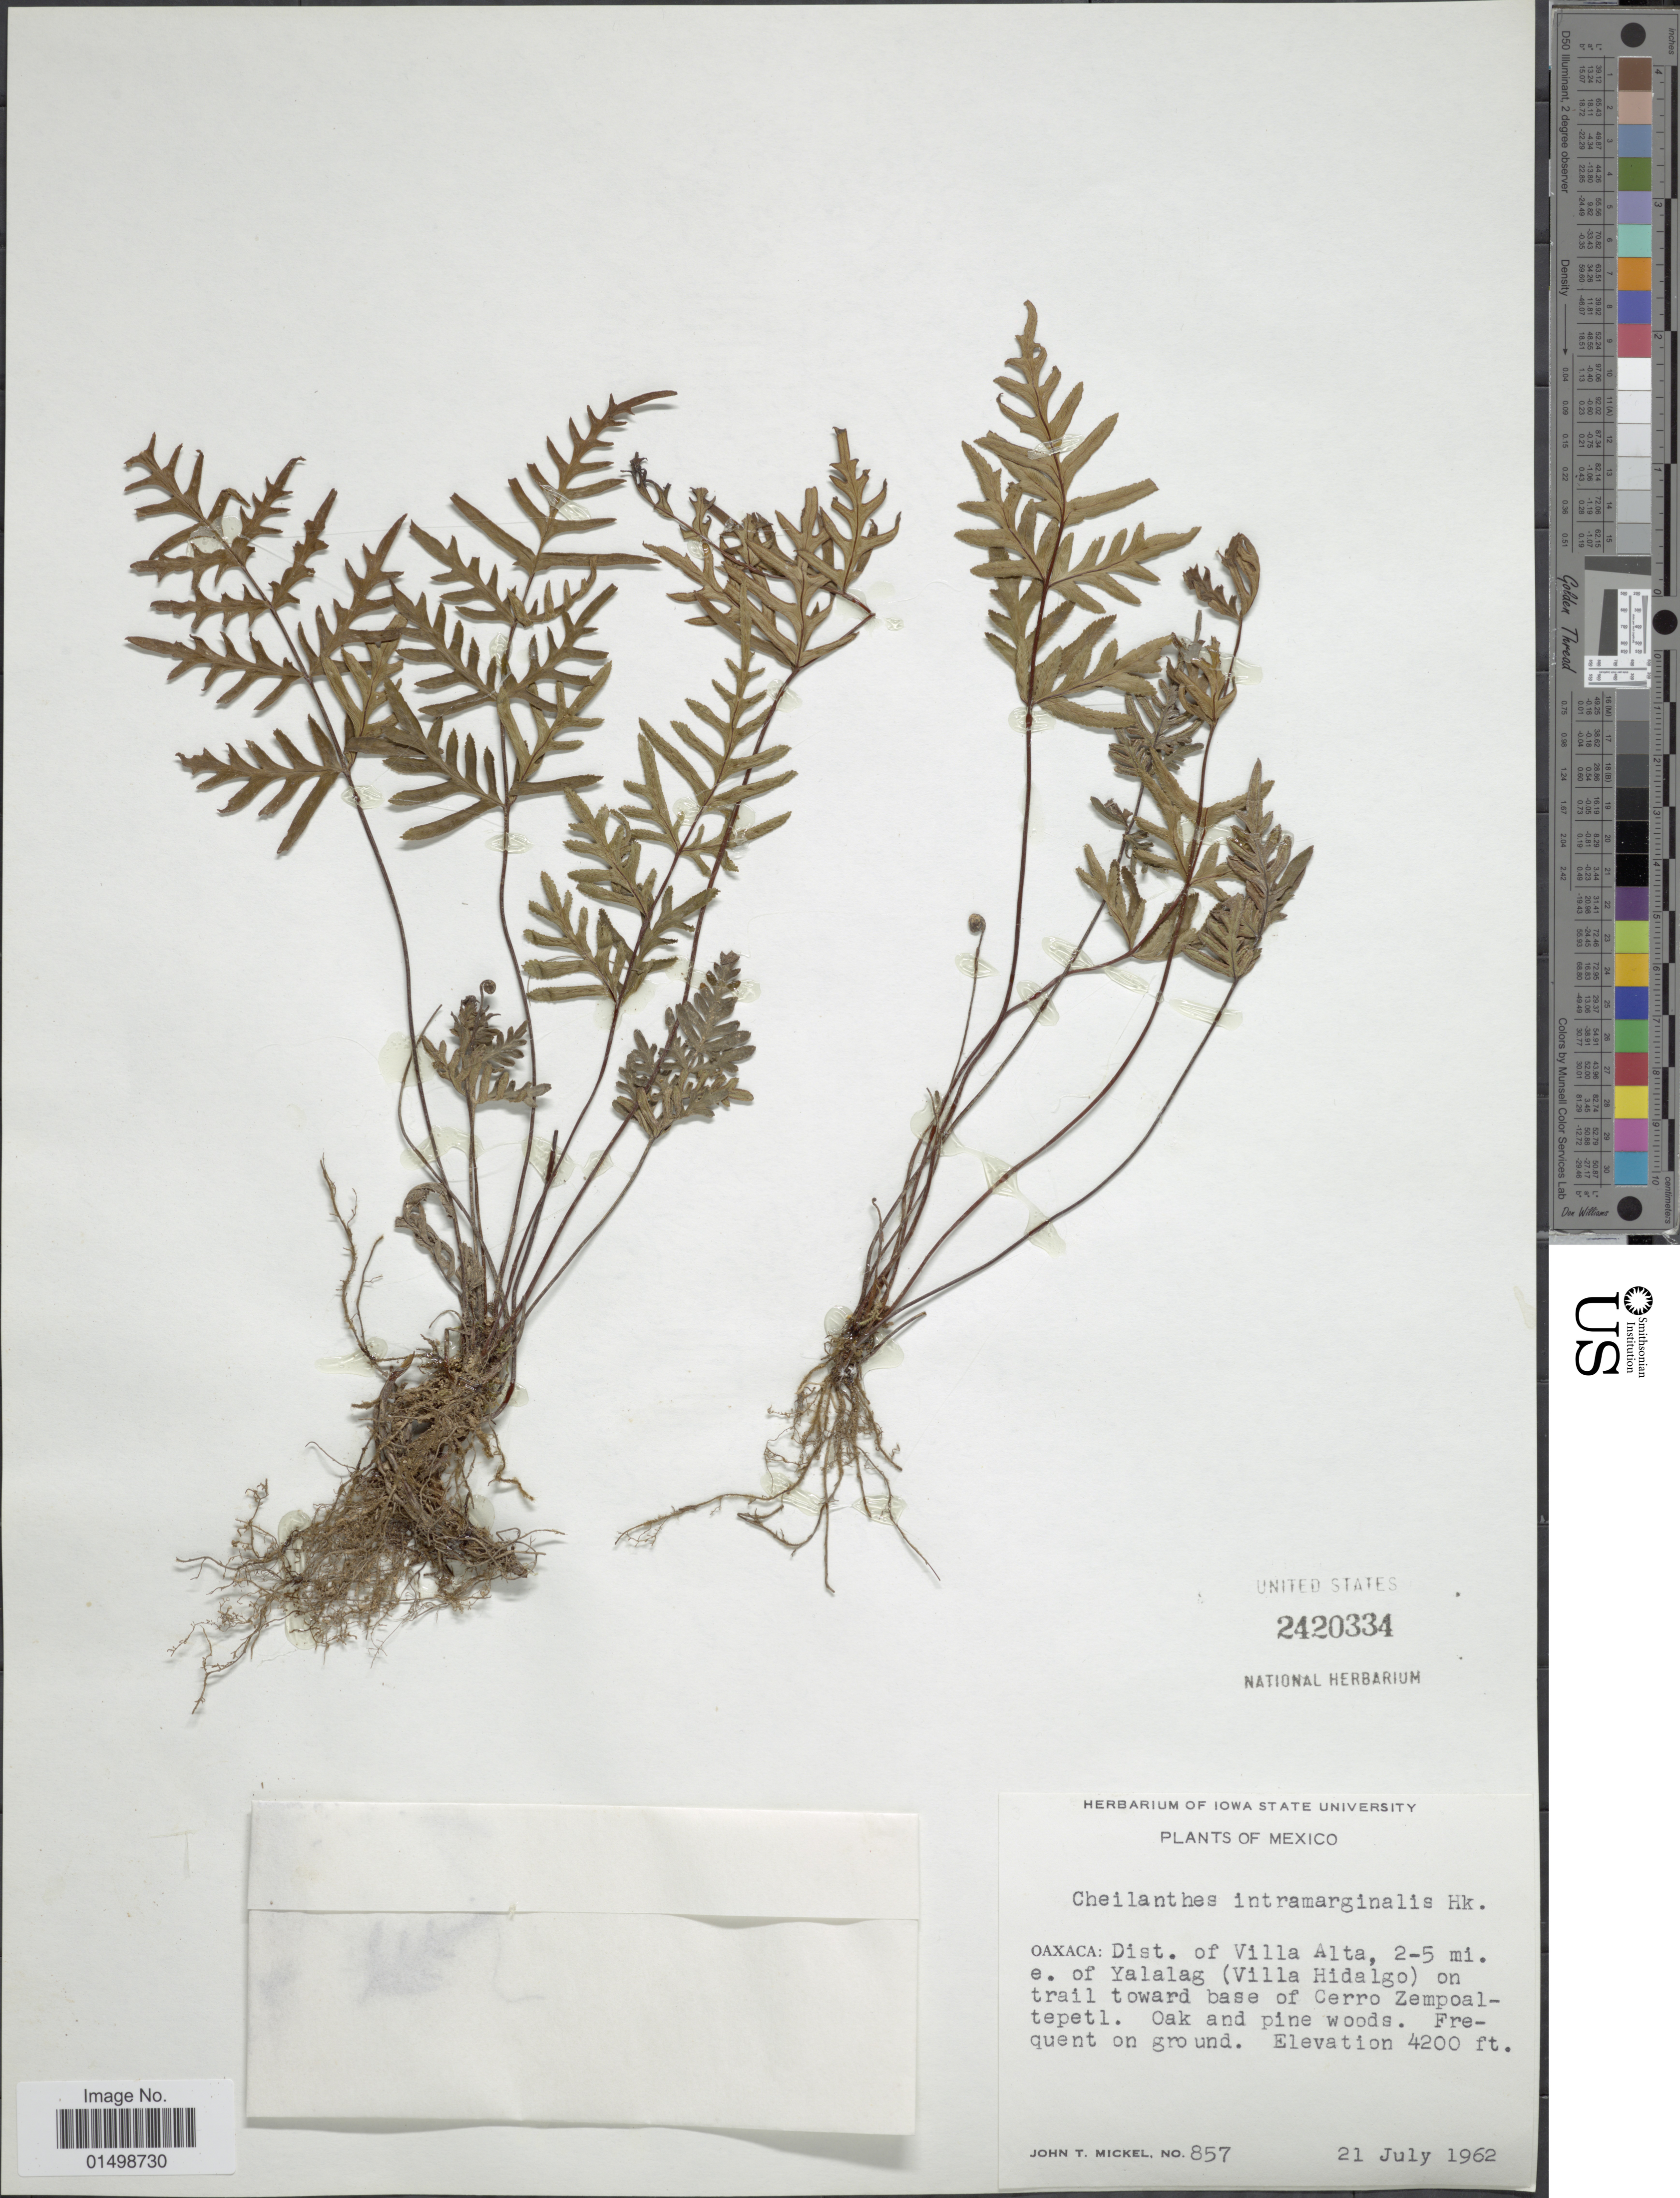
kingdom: Plantae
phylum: Tracheophyta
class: Polypodiopsida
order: Polypodiales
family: Pteridaceae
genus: Cheilanthes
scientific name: Cheilanthes intramarginalis var. intramarginalis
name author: (Kaulf.) Hook.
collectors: J. T. Mickel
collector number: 857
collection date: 1962-07-21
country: Mexico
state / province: Oaxaca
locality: Dist of Villa Alta, 2-5 mi. e. of Yalalag (Villa Hidalgo) on trail toward base of Cerro Zempoalepetl. Oak and pine woods,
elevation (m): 1280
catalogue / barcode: US 2420334